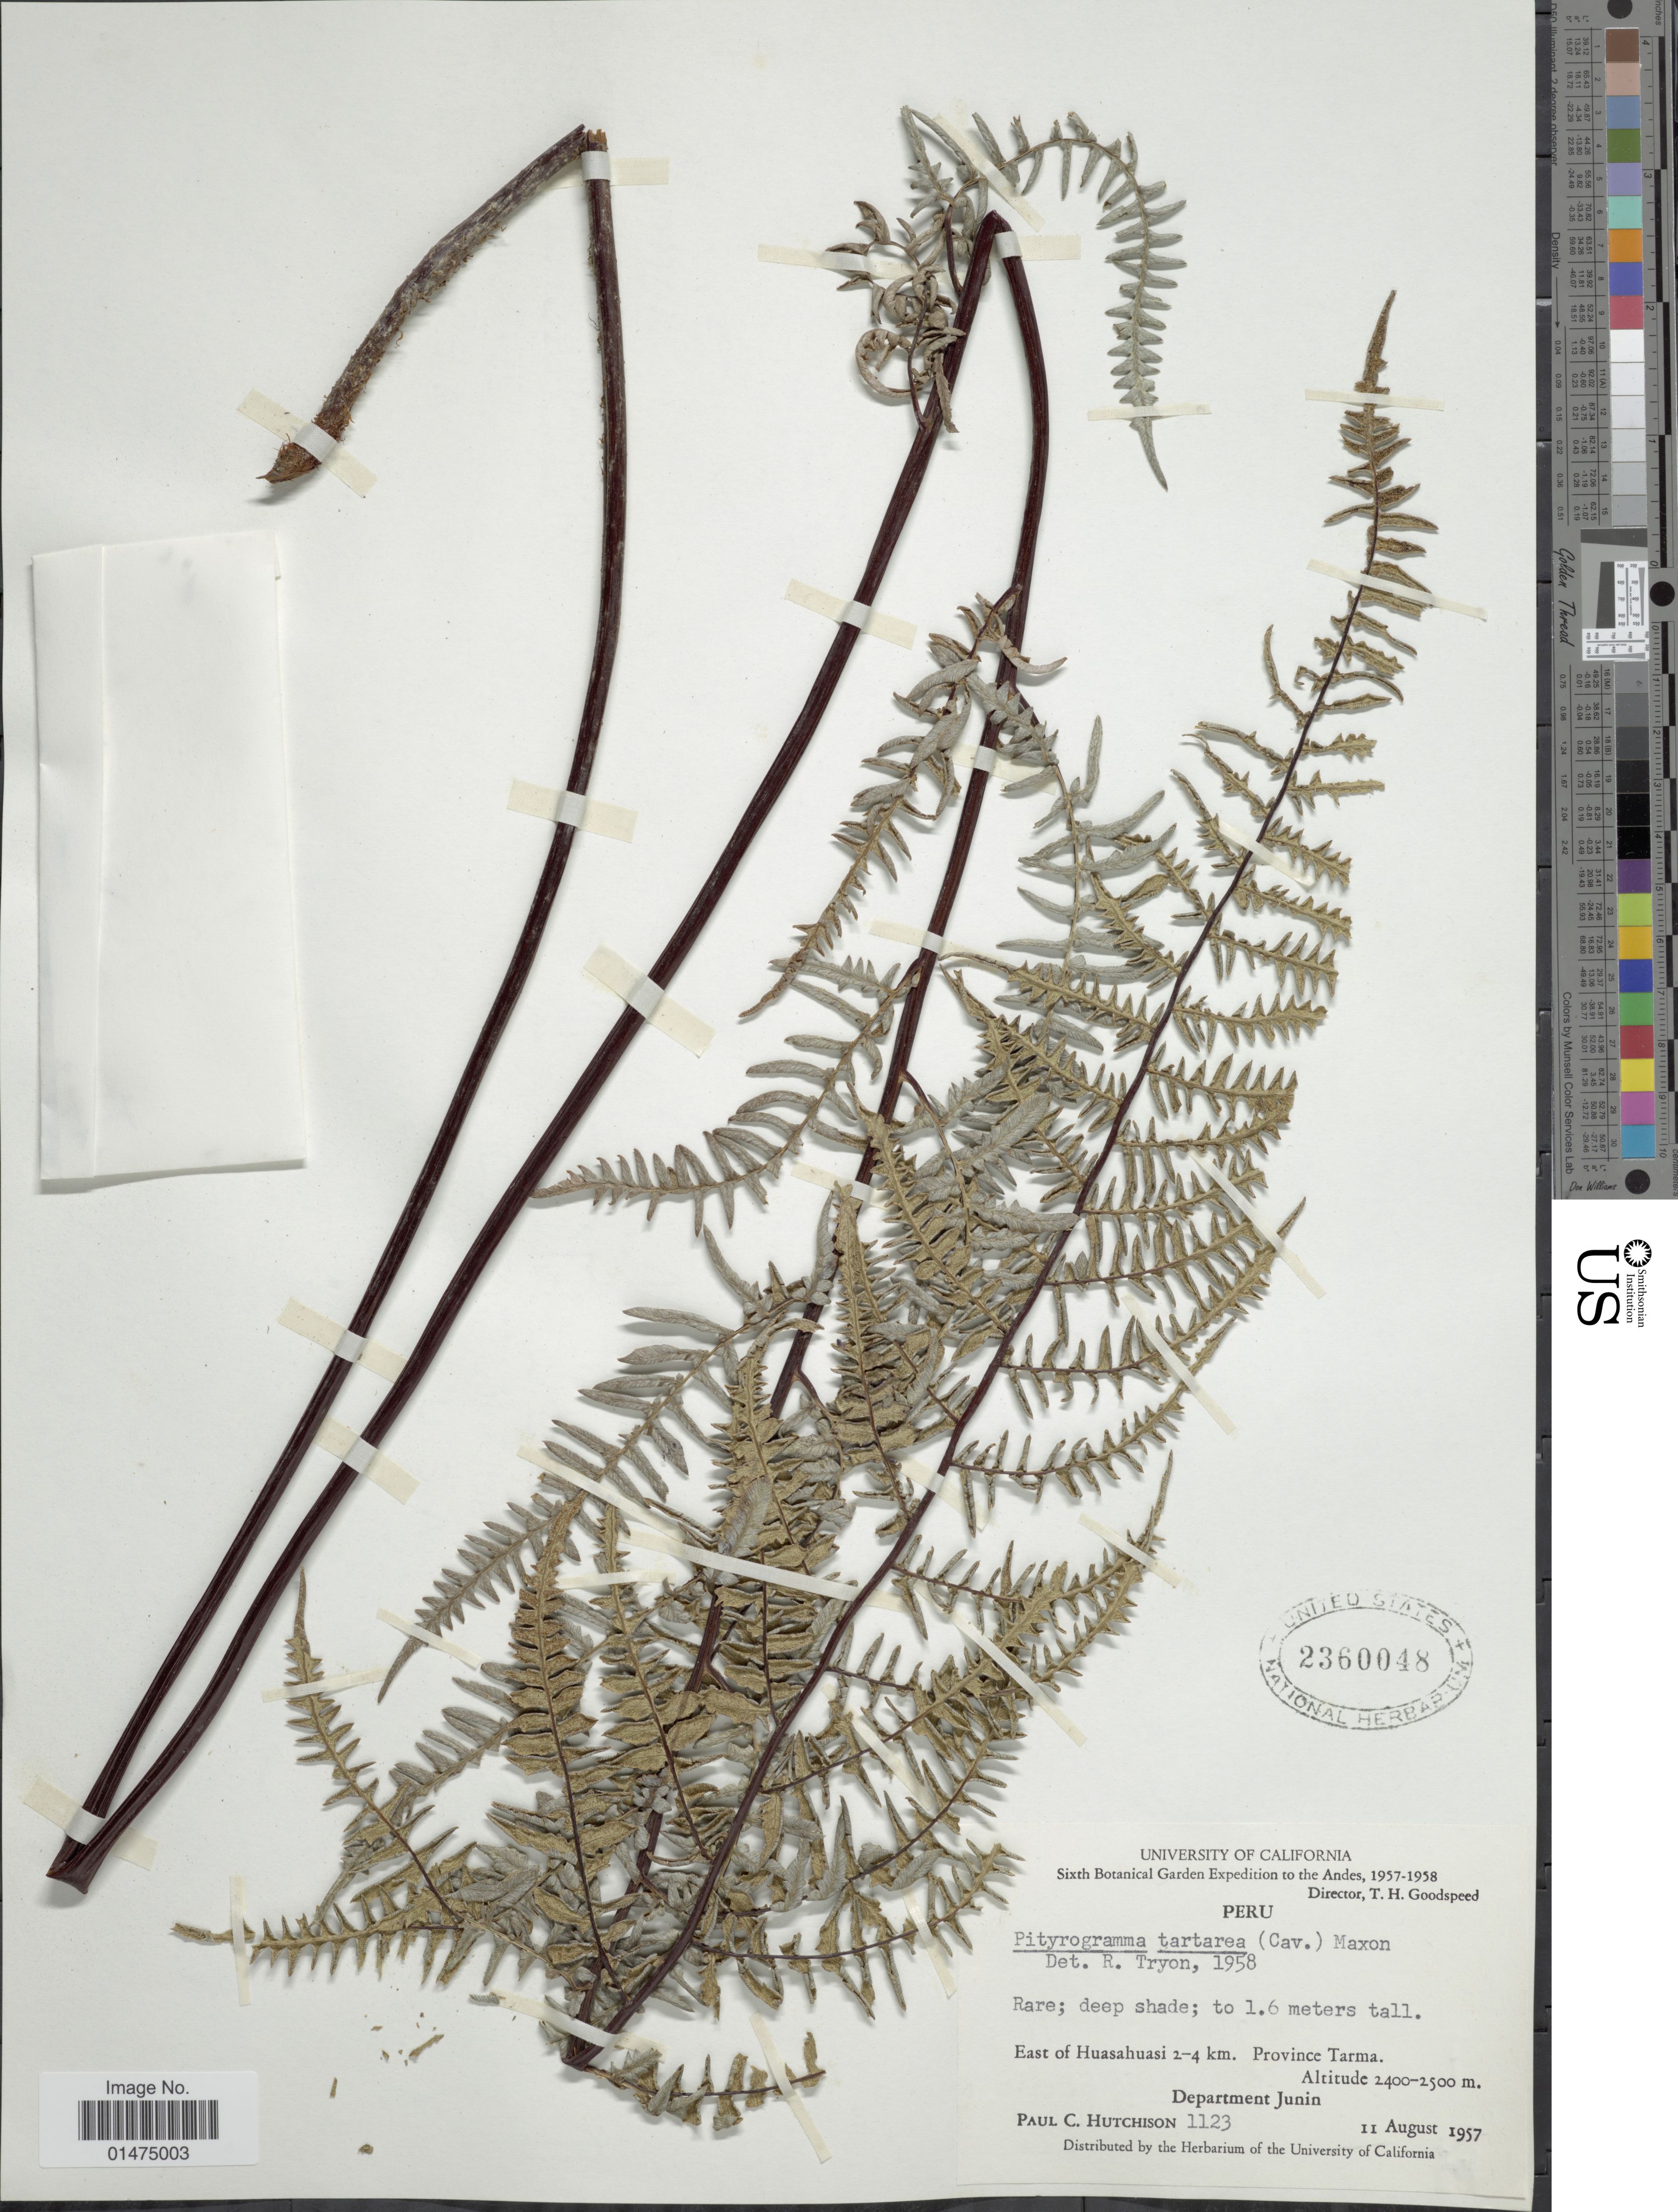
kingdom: Plantae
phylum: Tracheophyta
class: Polypodiopsida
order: Polypodiales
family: Pteridaceae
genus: Pityrogramma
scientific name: Pityrogramma ebenea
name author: (L.) Proctor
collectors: P. C. Hutchison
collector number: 1123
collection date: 1957-08-11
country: Peru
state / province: Junín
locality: East of Huasahuasi 2-4 km. Province Tarma. Department Junin.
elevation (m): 2400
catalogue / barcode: US 2360048